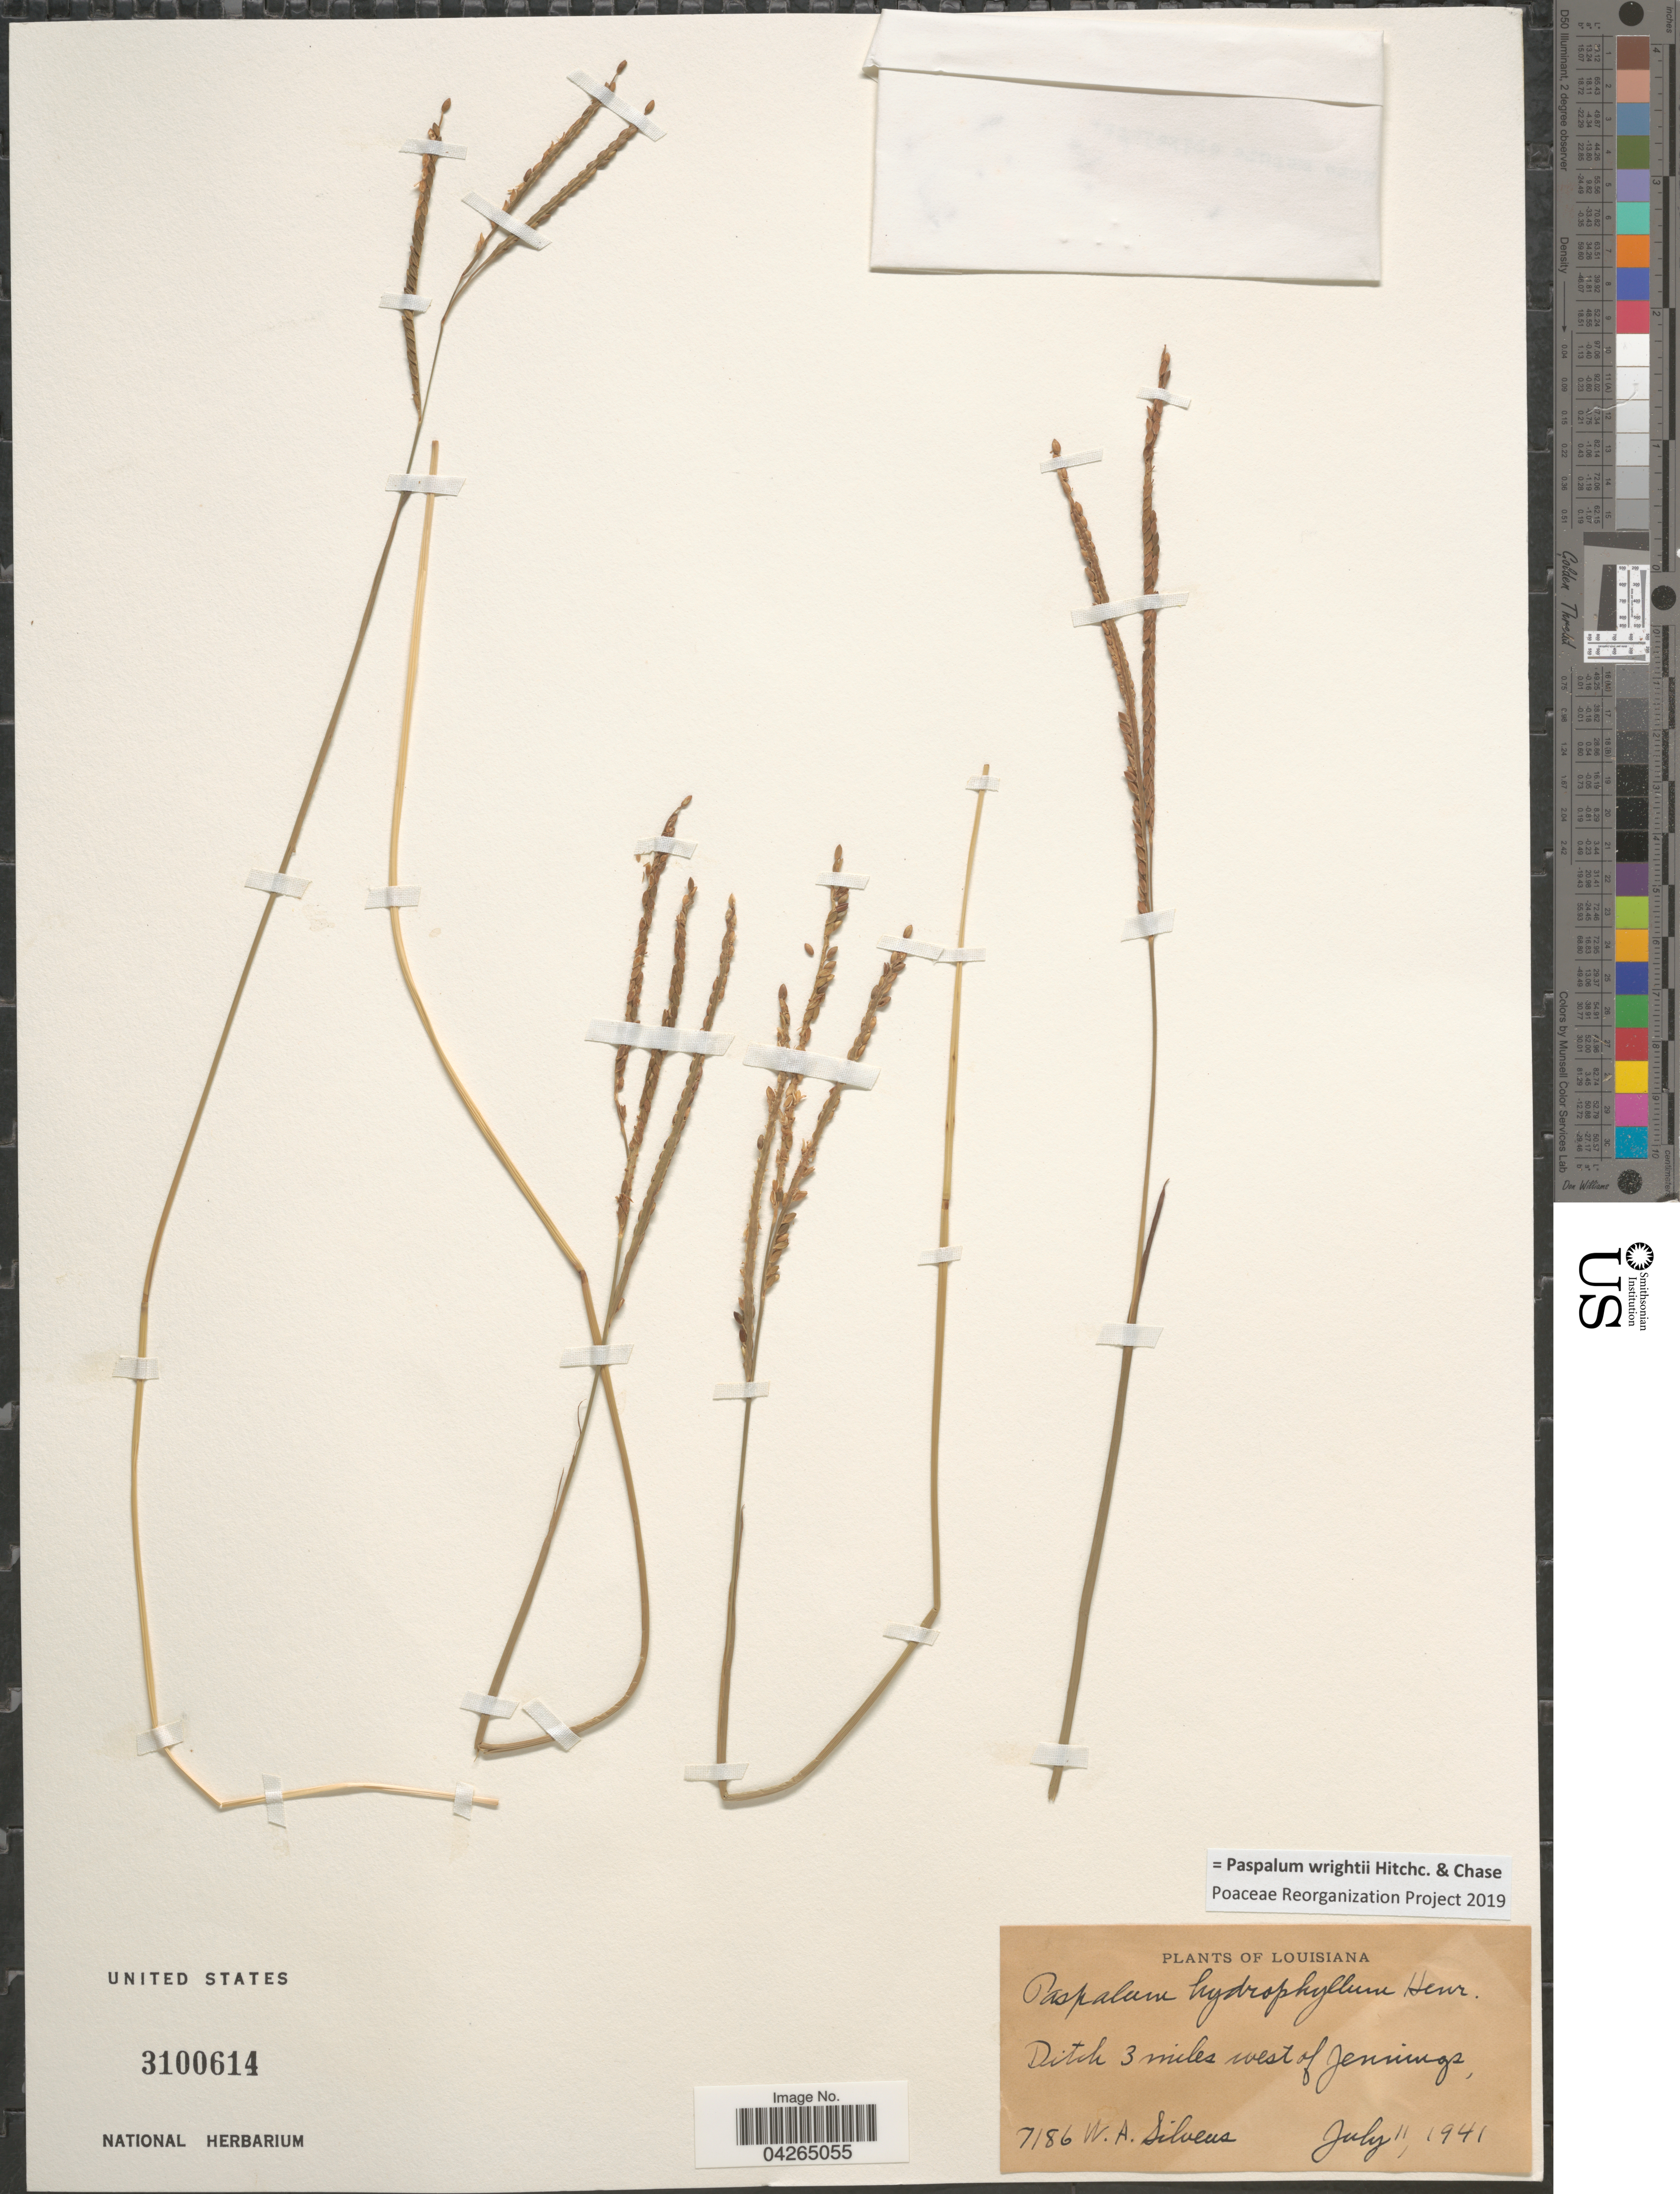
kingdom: Plantae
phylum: Tracheophyta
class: Liliopsida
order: Poales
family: Poaceae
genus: Paspalum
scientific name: Paspalum wrightii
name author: Hitchc. & Chase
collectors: W. Silveus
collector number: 7186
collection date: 1941-07-11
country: United States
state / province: Louisiana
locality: Ditch 3 miles west of Jennings.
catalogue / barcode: US 3100614